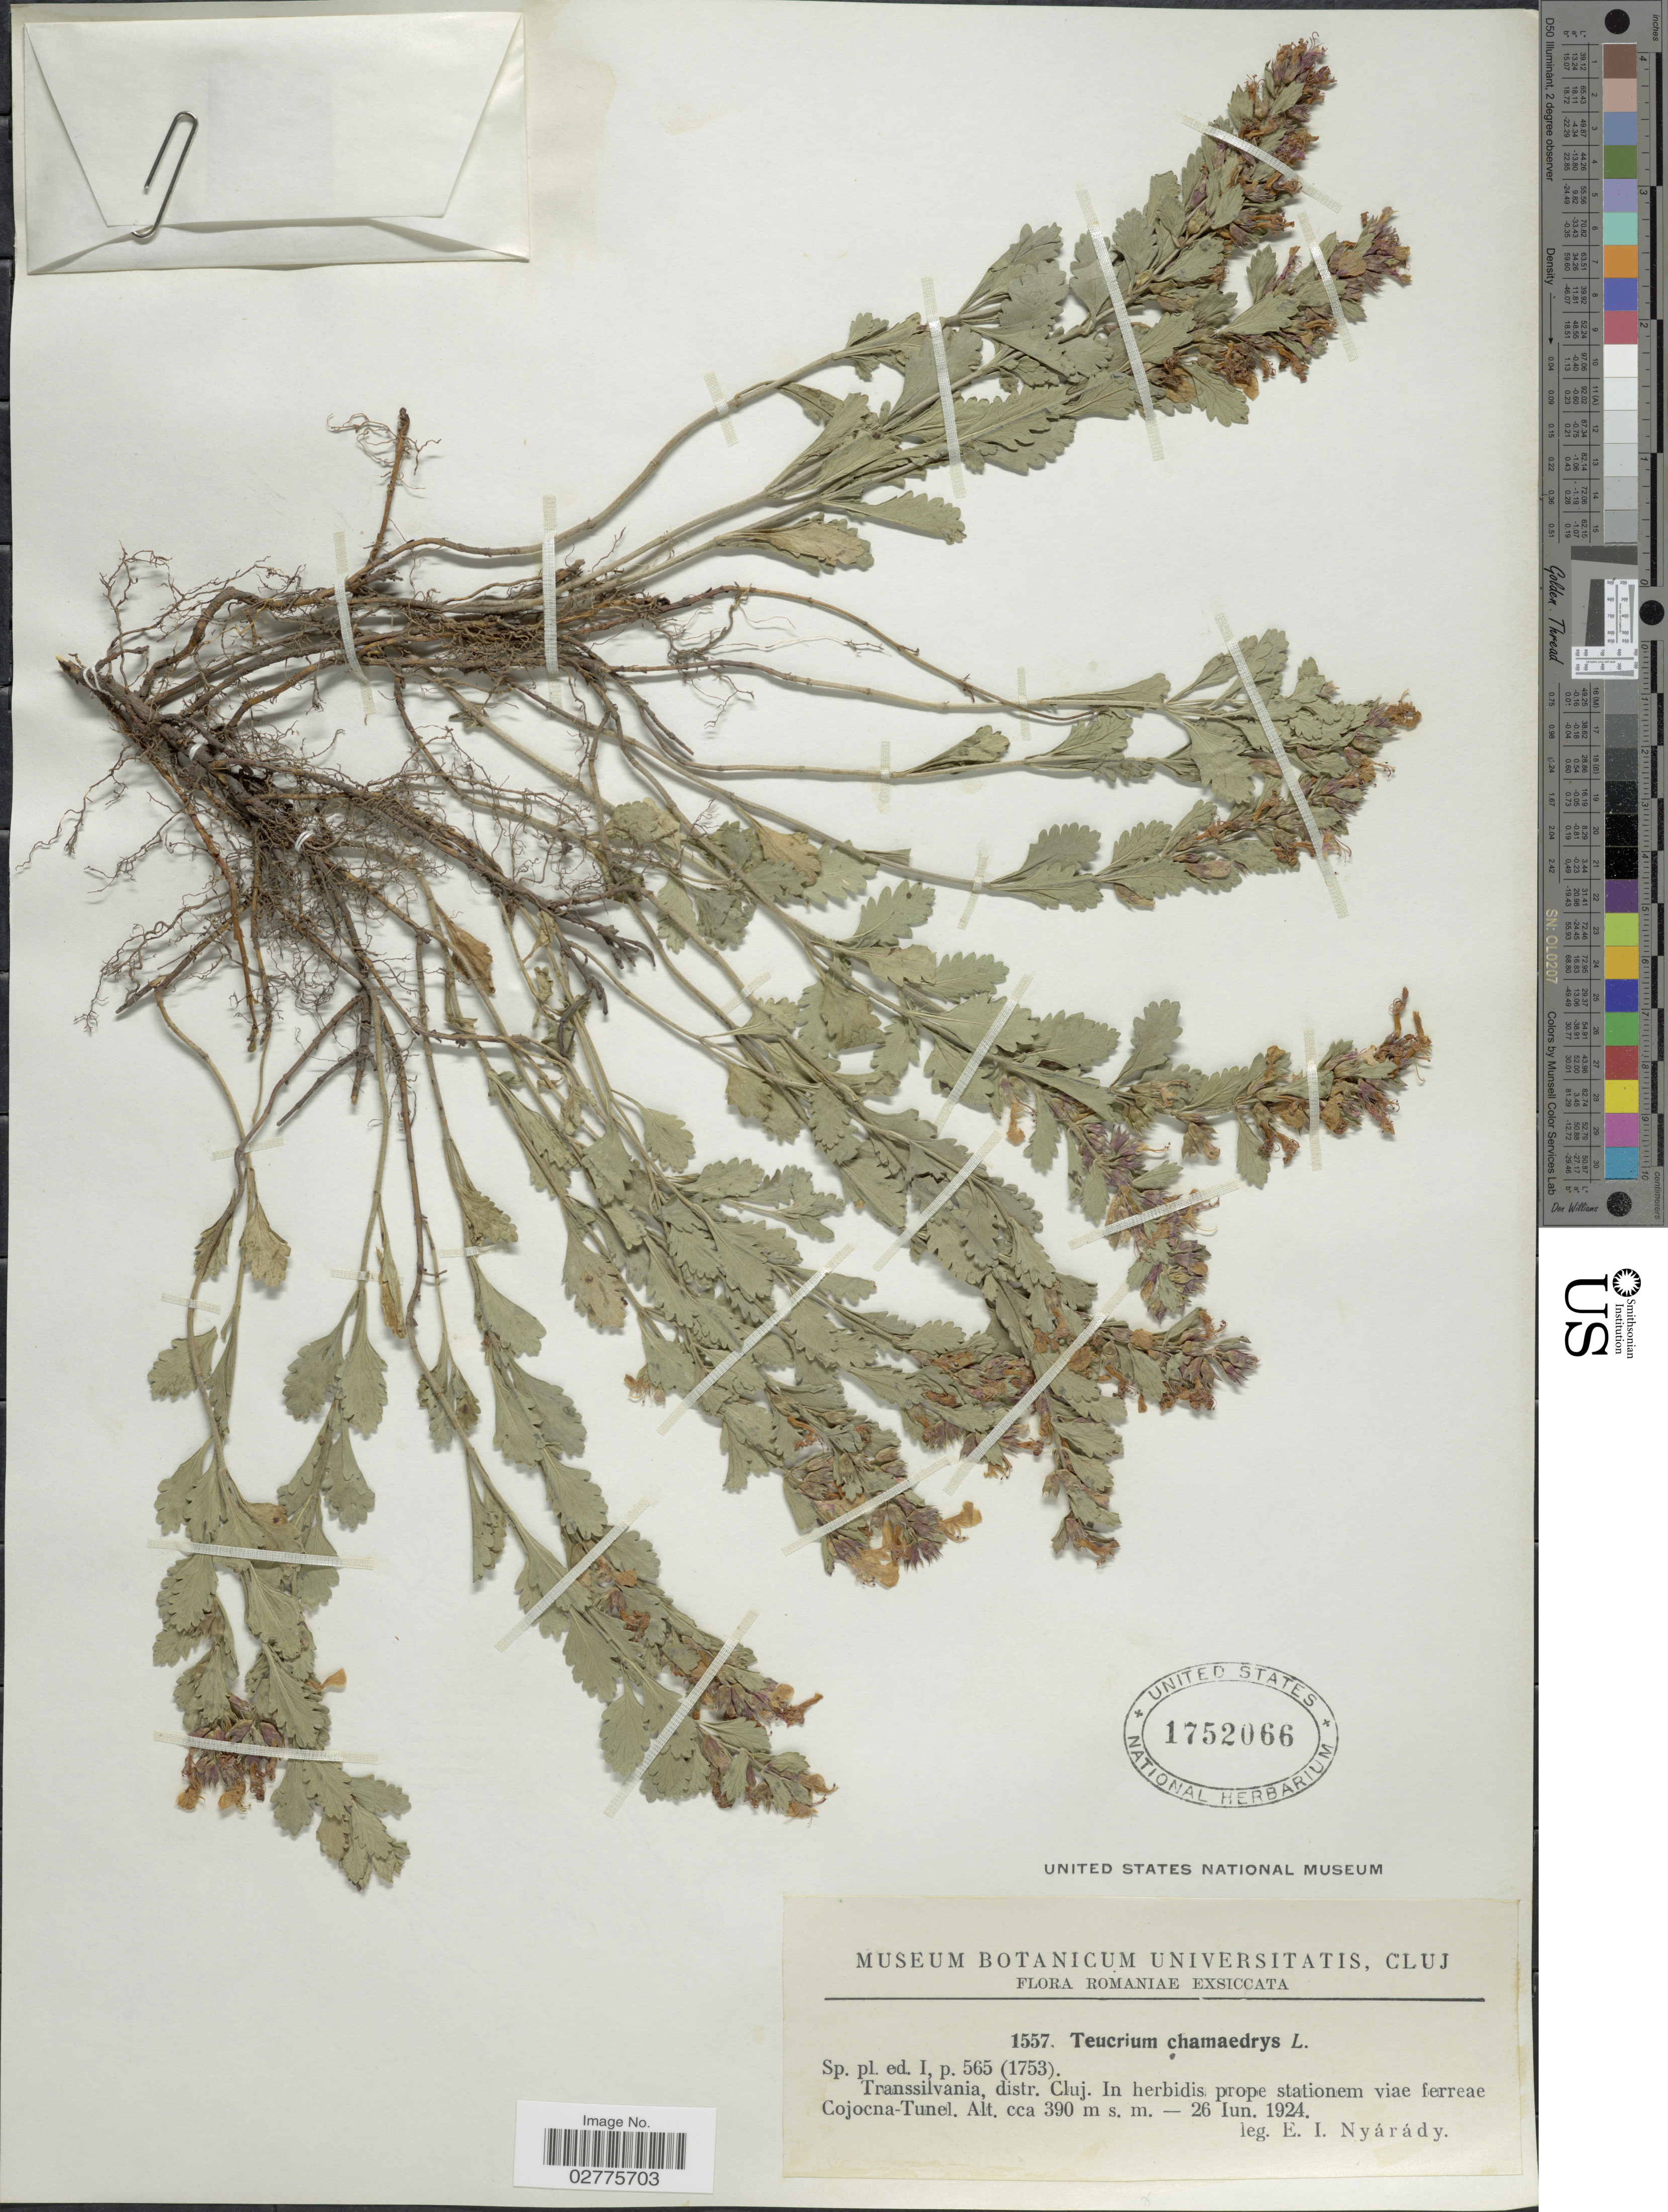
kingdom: Plantae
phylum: Tracheophyta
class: Magnoliopsida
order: Lamiales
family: Lamiaceae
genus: Teucrium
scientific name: Teucrium chamaedrys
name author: L.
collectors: E. Nyárády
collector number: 1557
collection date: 1924-06-26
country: Romania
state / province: Cluj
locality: Transsilvania, distr. Cluj. In herbidis prope stationem viae ferreae Cojocna-Tunel.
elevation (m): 390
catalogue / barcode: US 1752066